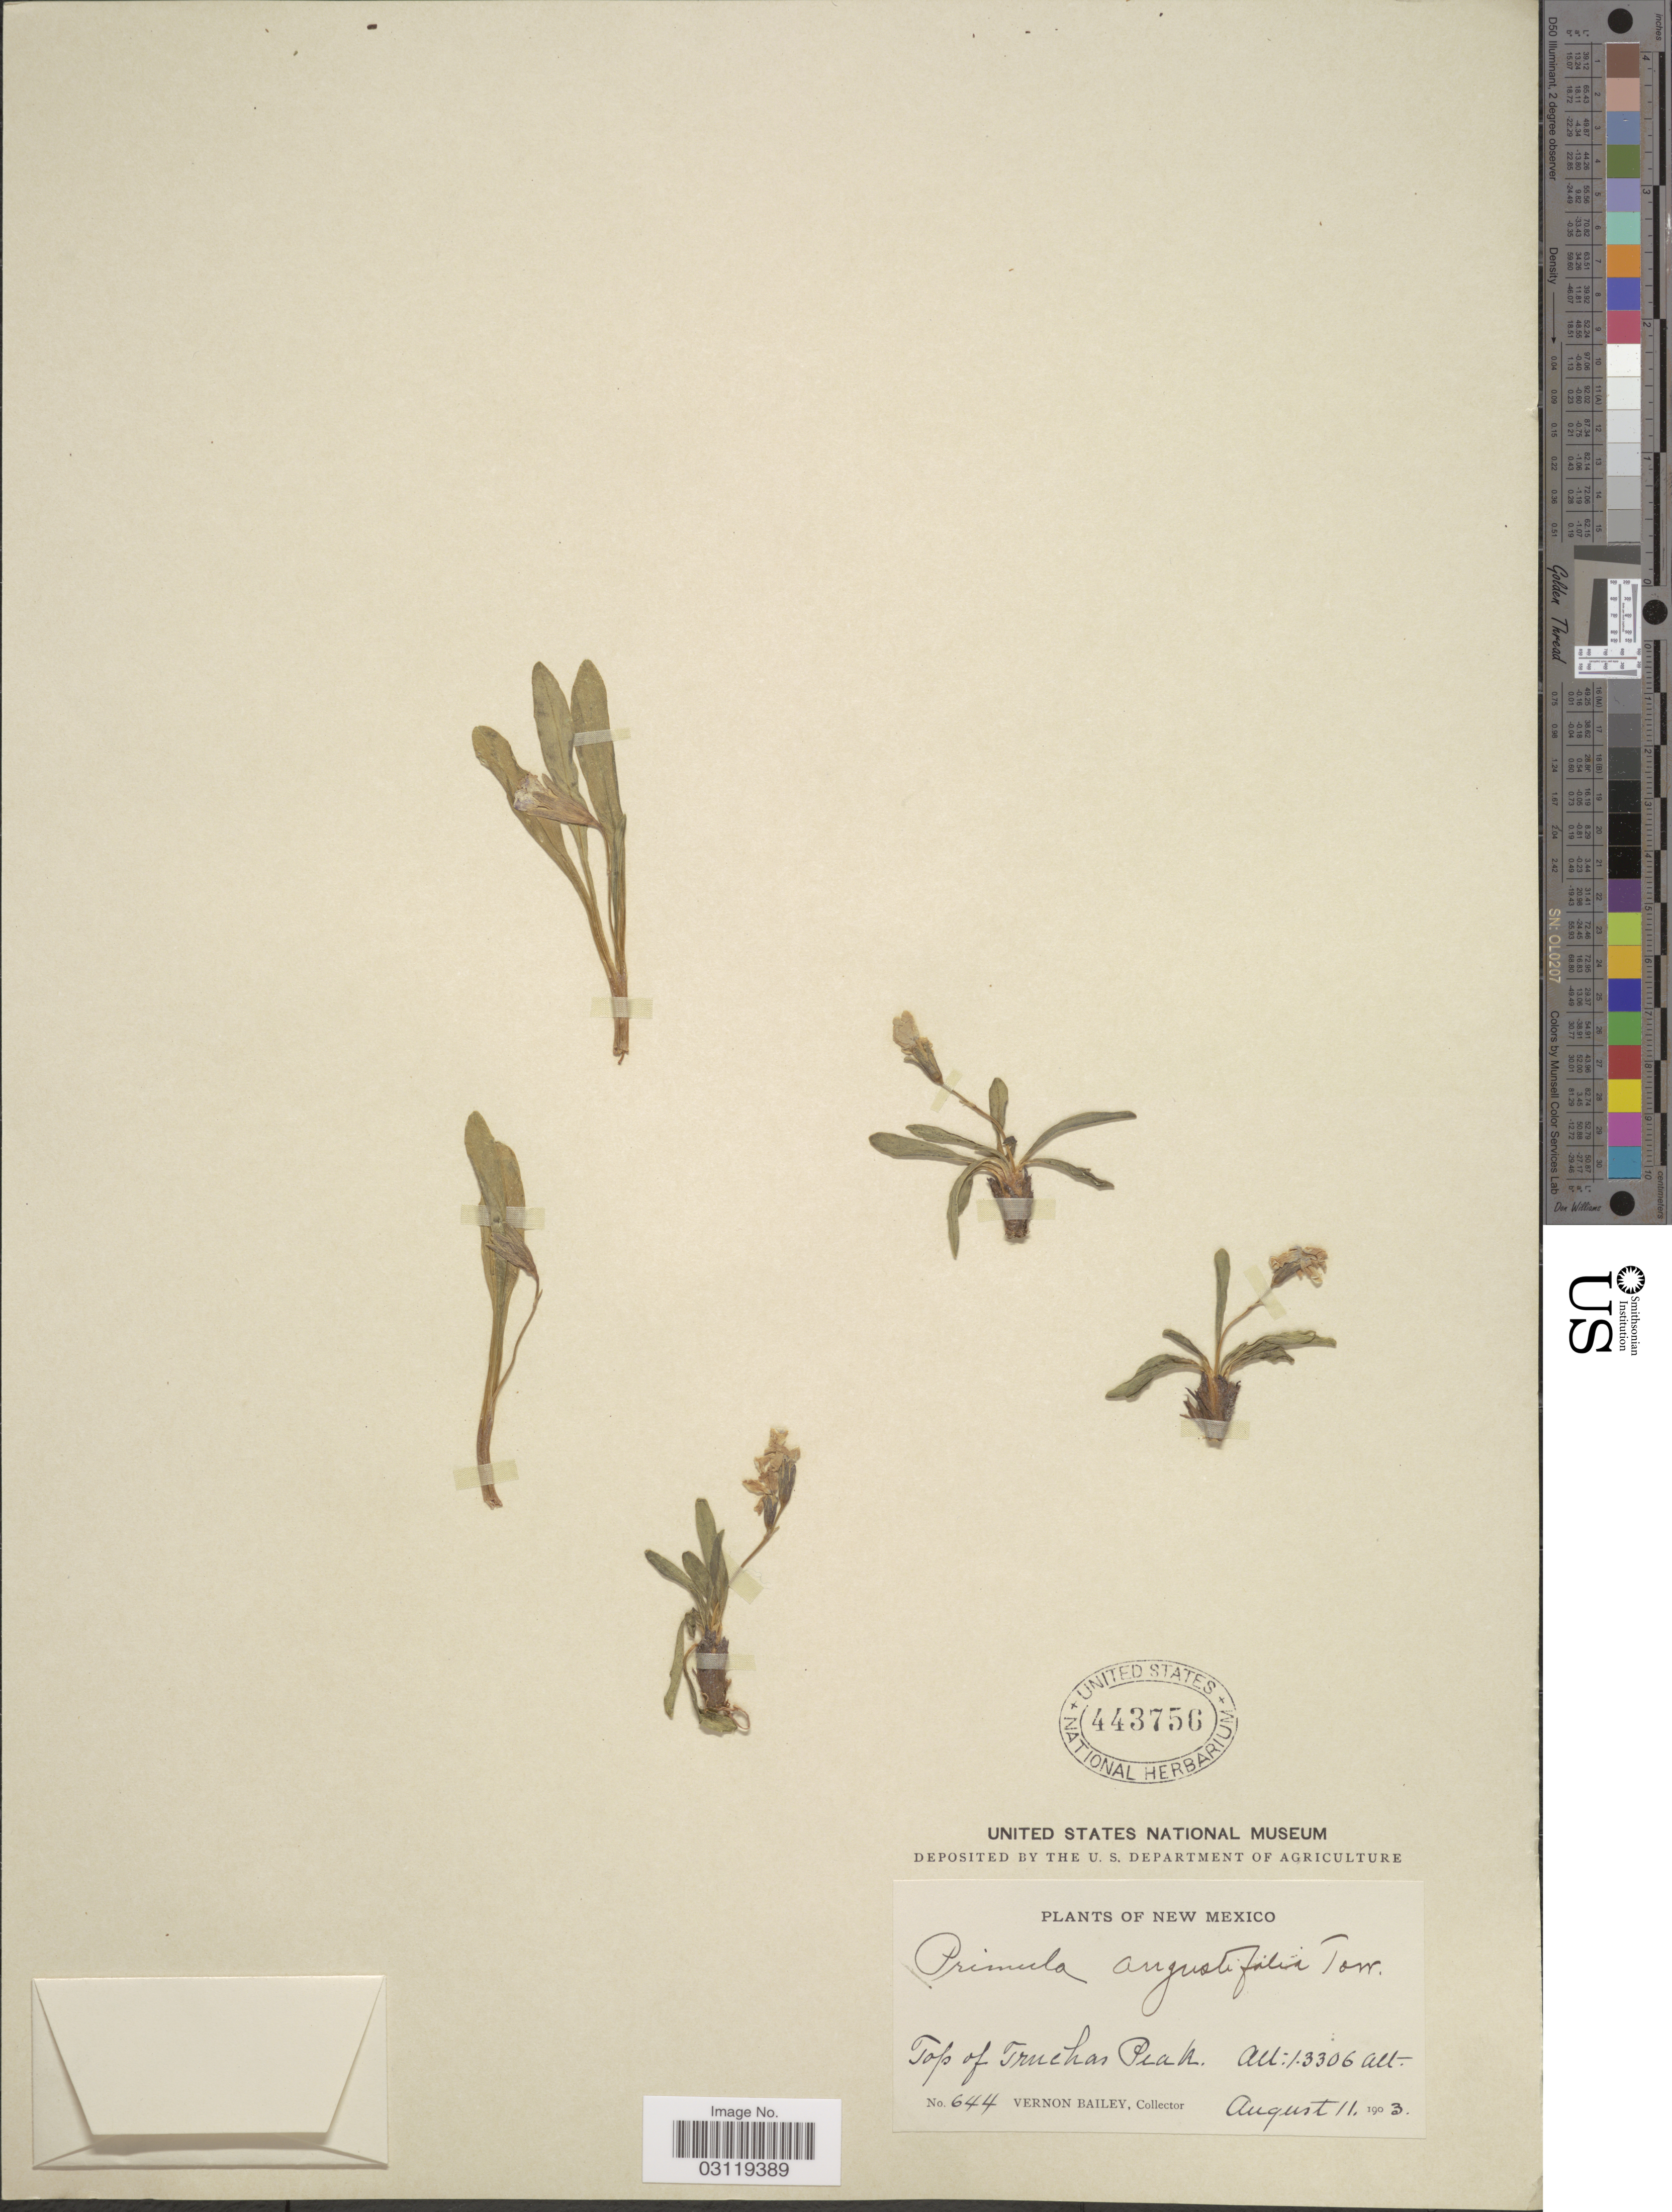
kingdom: Plantae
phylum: Tracheophyta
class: Magnoliopsida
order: Ericales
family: Primulaceae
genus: Primula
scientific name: Primula angustifolia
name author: Torr.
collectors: V. O. Bailey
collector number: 644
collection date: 1903-08-11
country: United States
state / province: New Mexico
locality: Top of Truchan Peak.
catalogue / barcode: US 443756